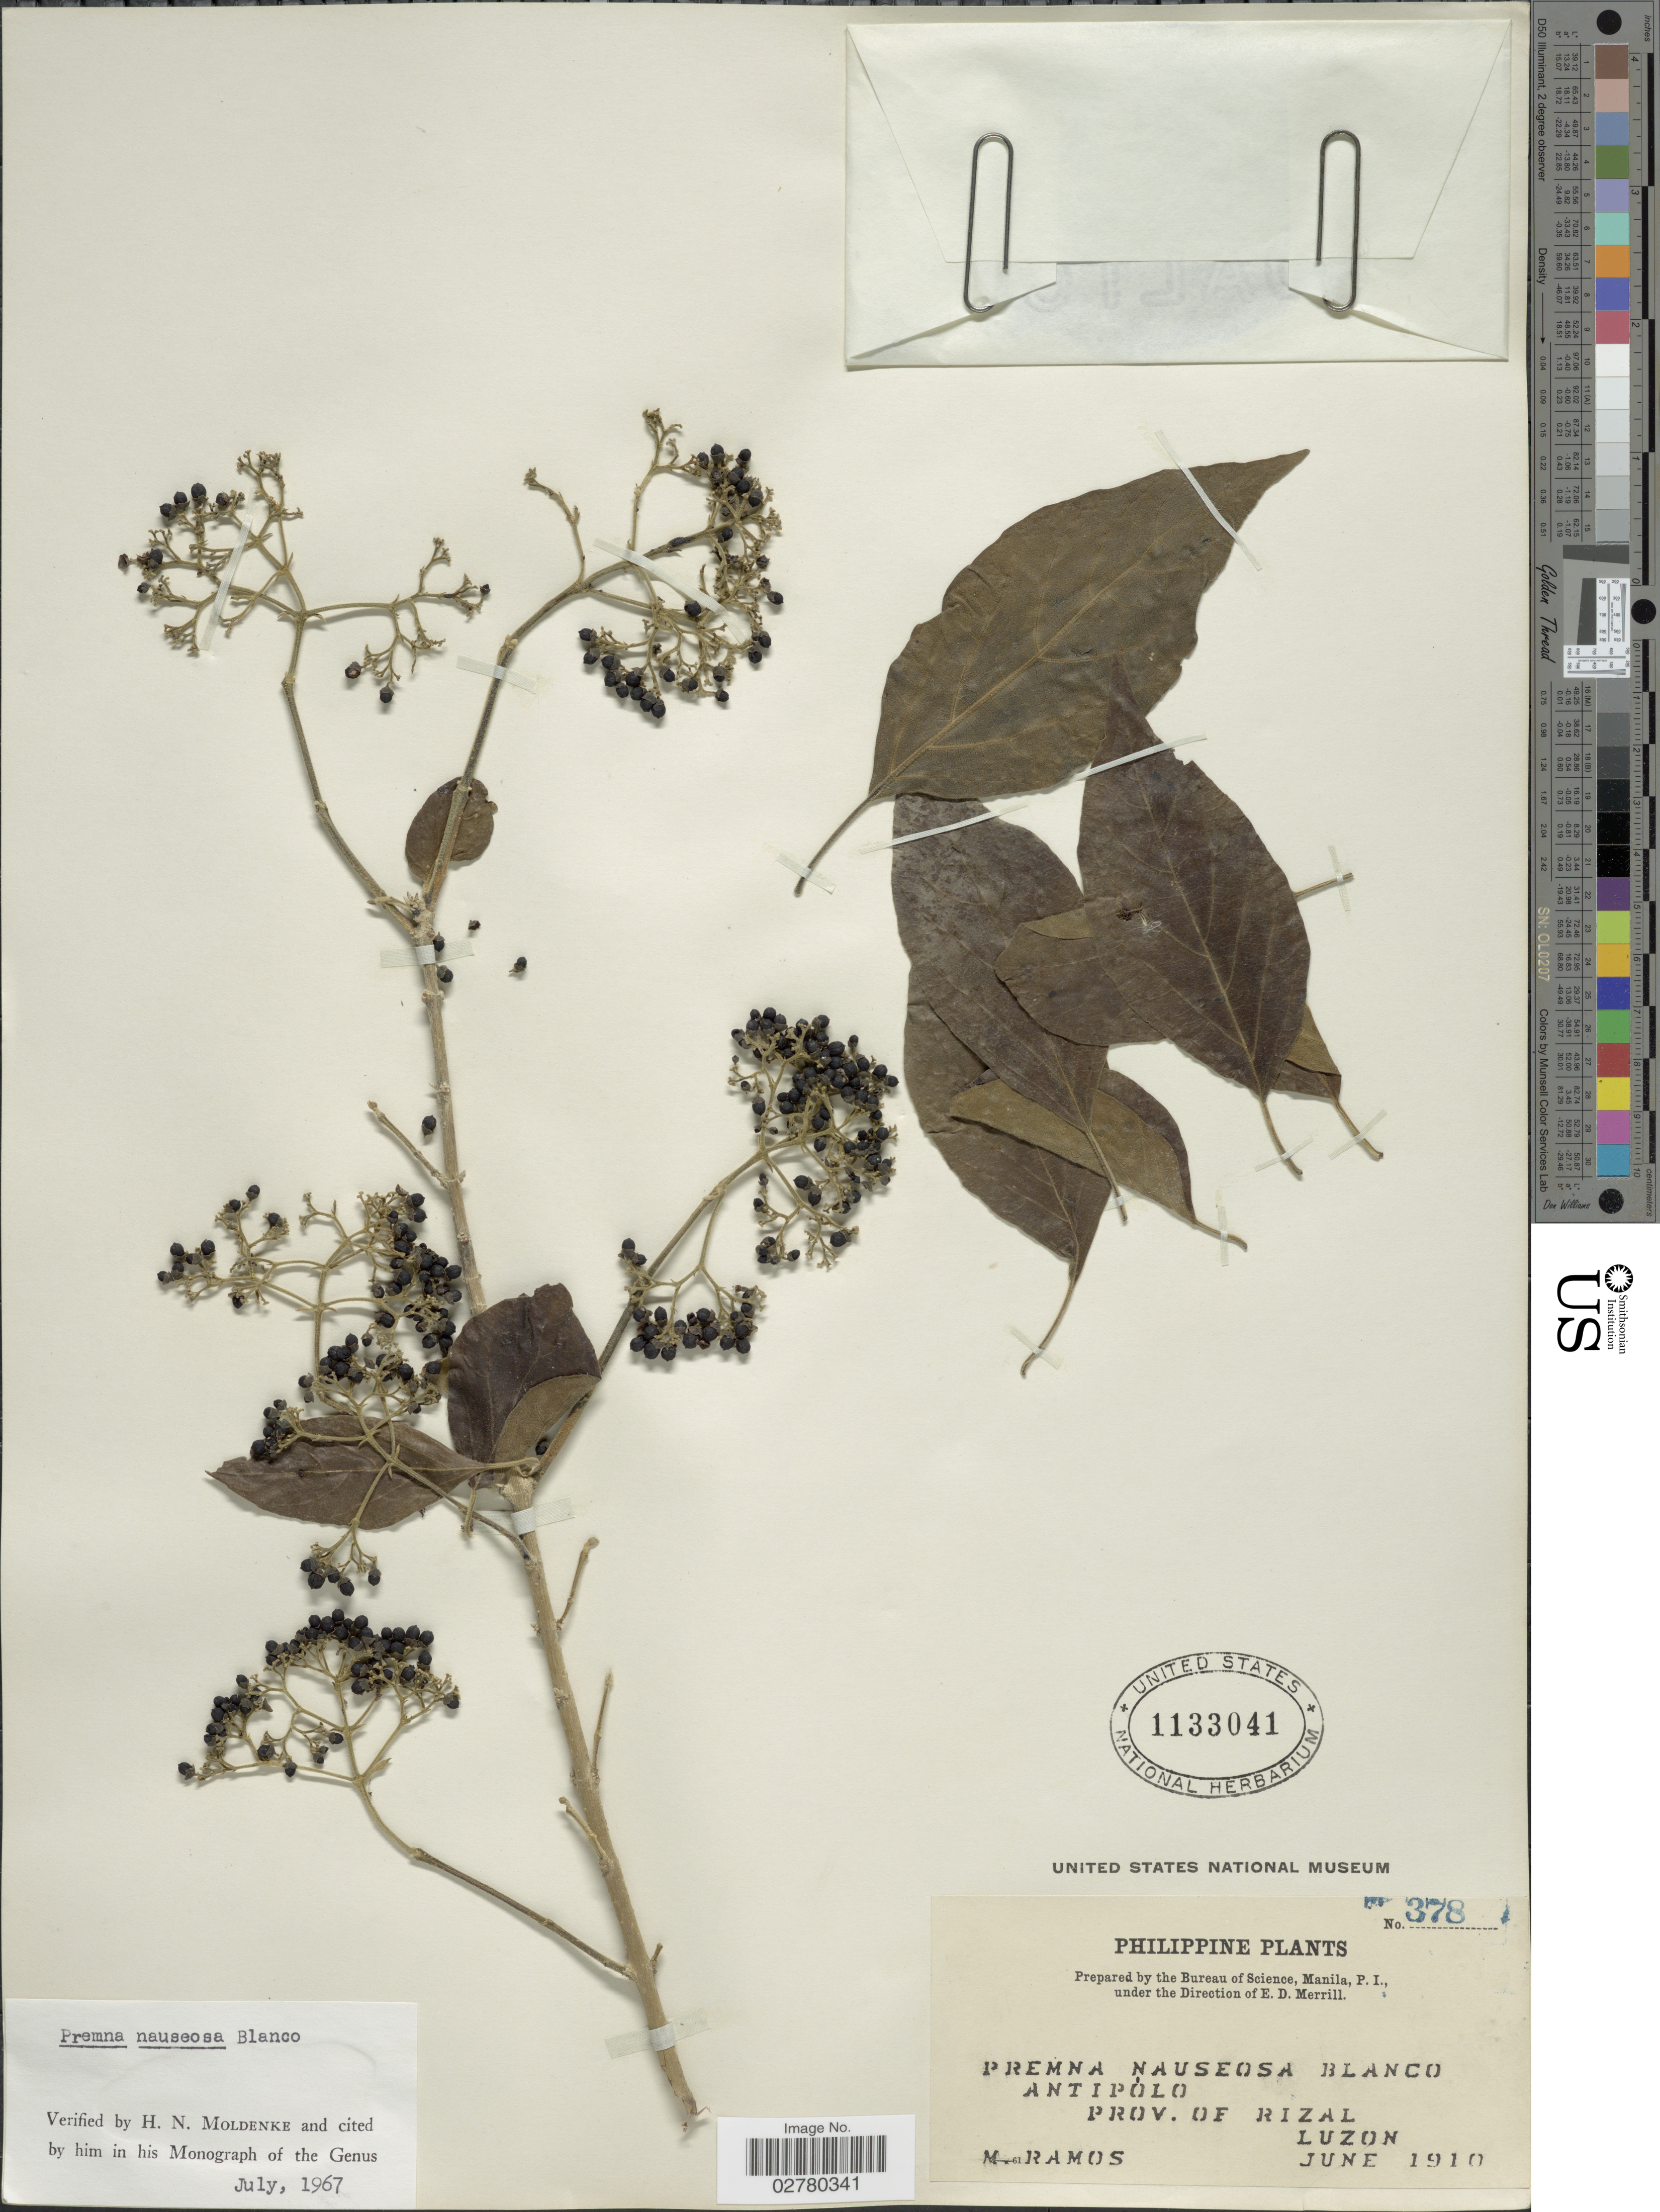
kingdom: Plantae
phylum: Tracheophyta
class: Magnoliopsida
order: Lamiales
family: Lamiaceae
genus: Premna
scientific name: Premna nauseosa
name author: Blanco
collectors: M. Ramos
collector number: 378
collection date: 1910-06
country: Philippines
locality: Antipolo, Prov. of Rizal, Luzon.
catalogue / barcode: US 1133041